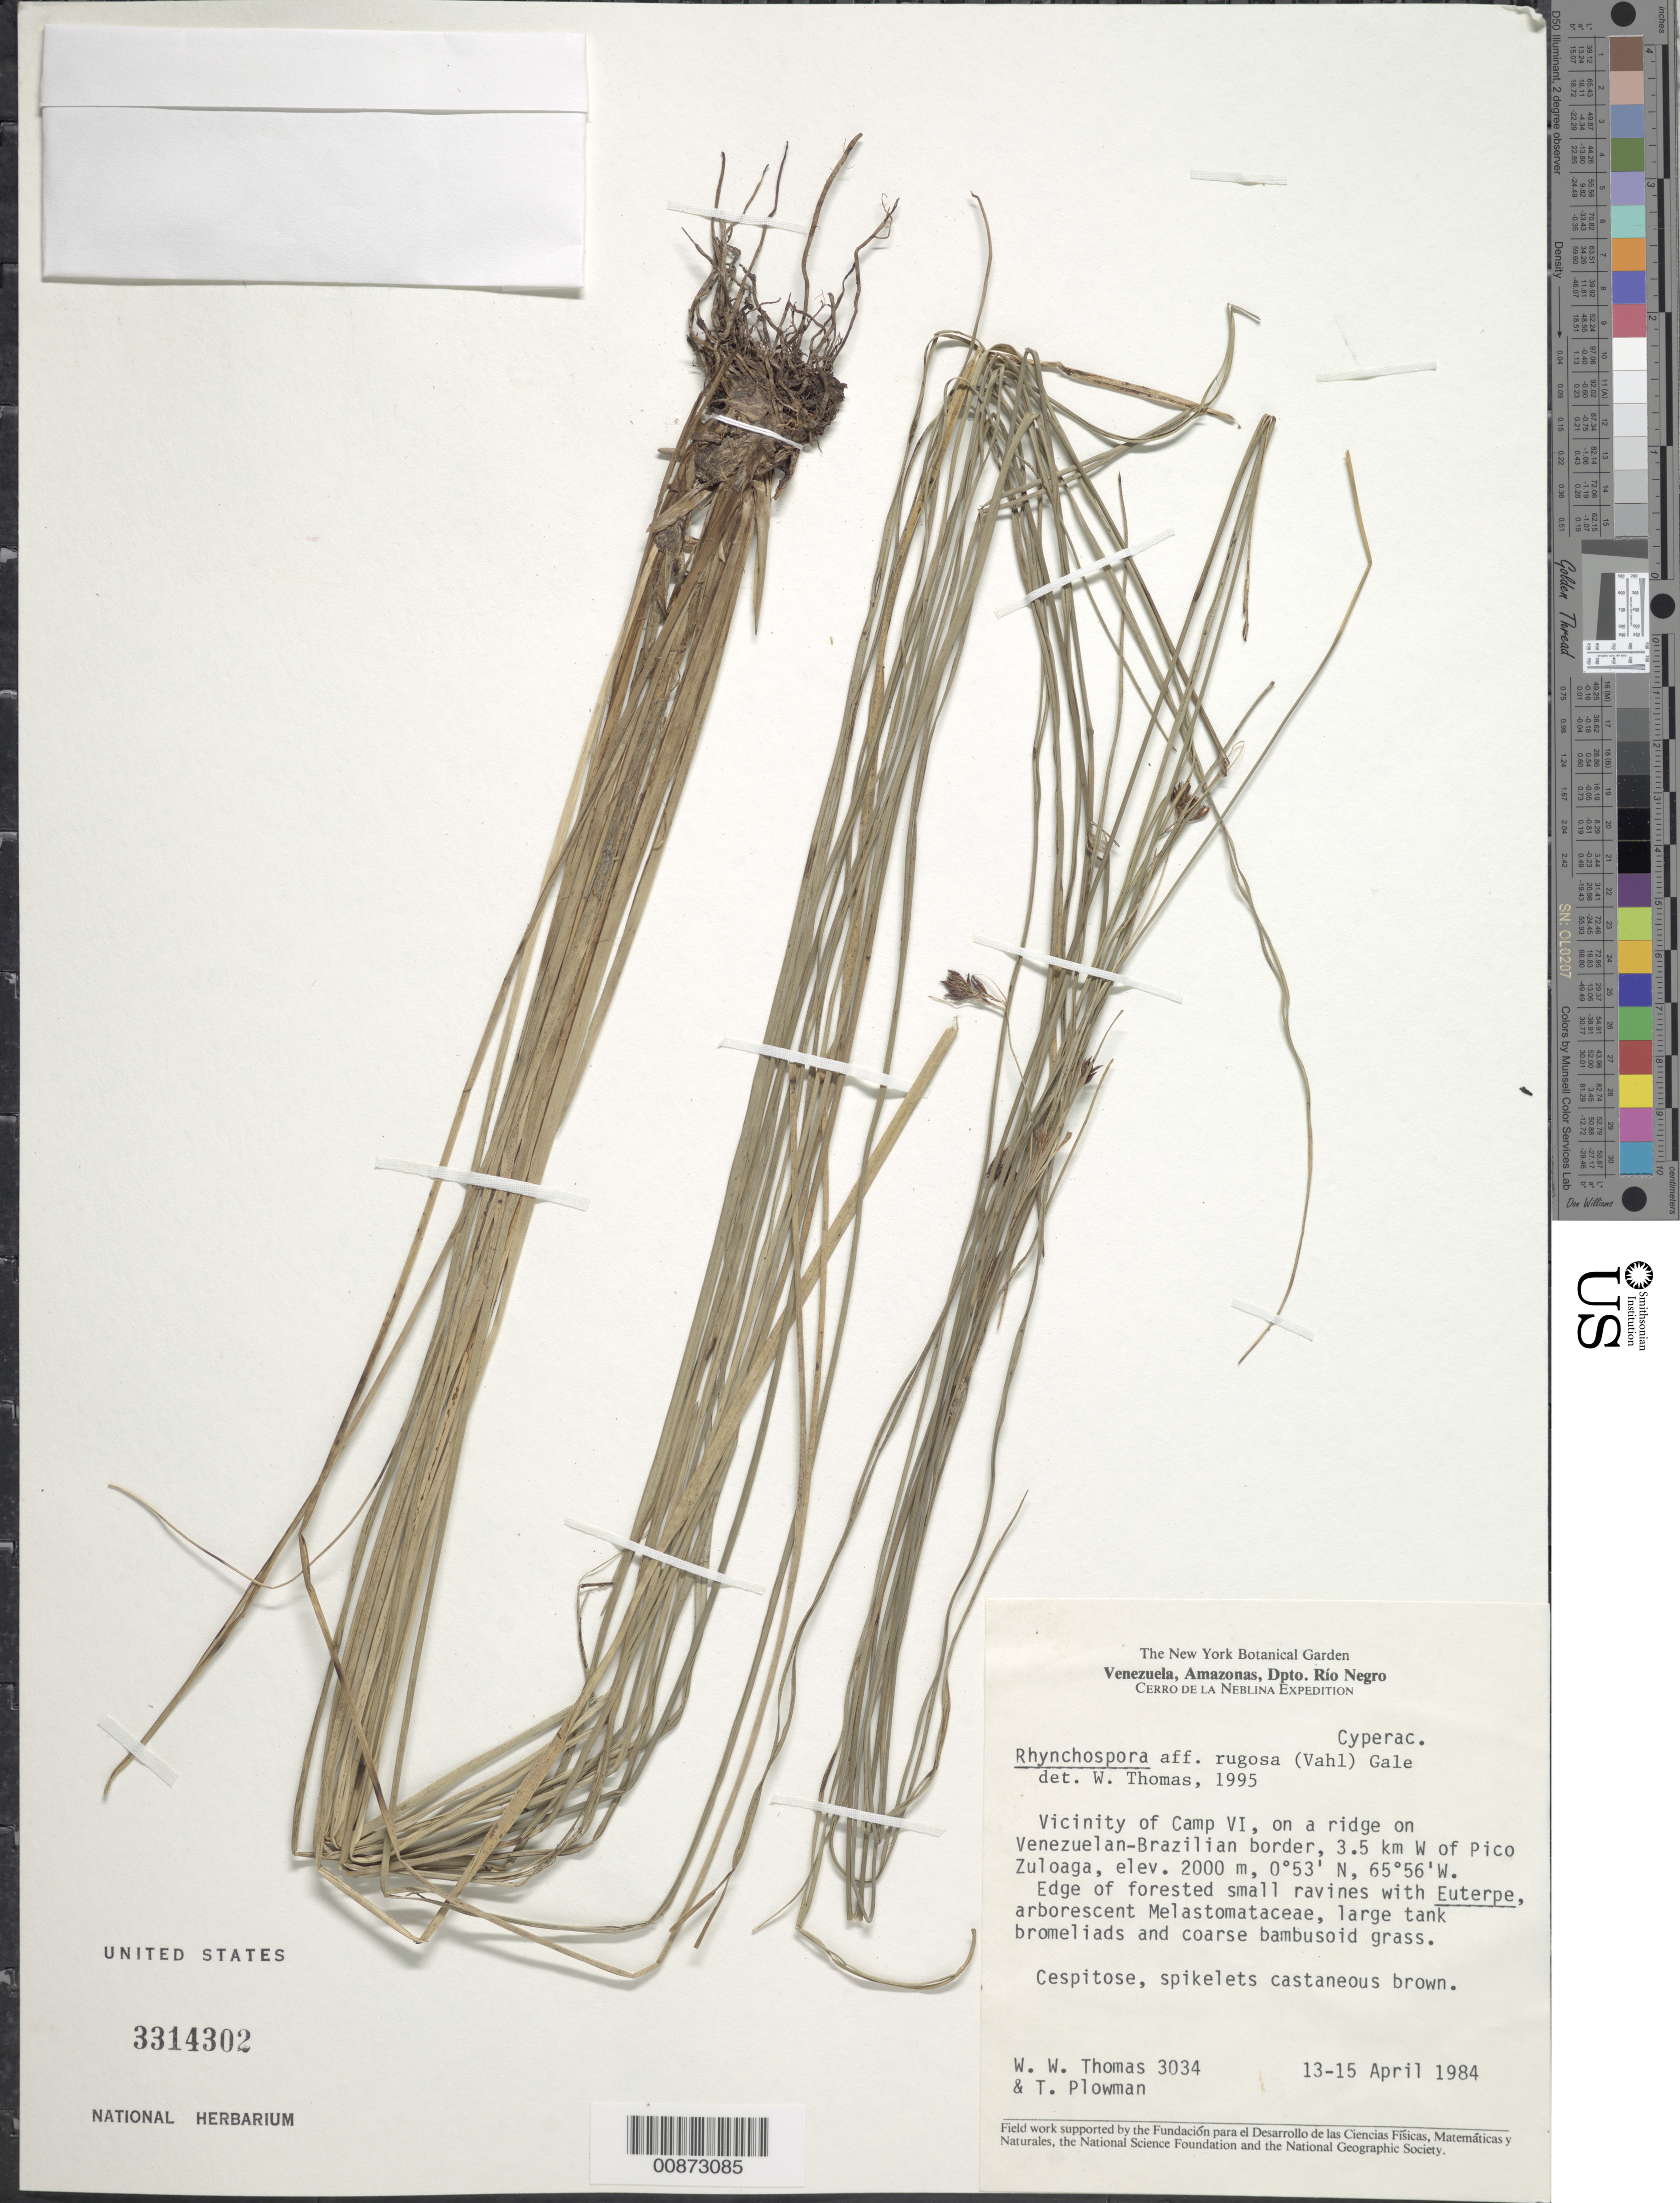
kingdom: Plantae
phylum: Tracheophyta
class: Liliopsida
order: Poales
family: Cyperaceae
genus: Rhynchospora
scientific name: Rhynchospora rugosa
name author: (Vahl) Gale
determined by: Thomas, W. W., (NY), New York Botanical Garden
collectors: W. W. Thomas & T. Plowman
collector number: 3034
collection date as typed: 13-Apr-84 to 15-Apr-84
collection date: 1984-04-13/1984-04-15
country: Venezuela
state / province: Amazonas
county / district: Río Negro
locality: Pico Zuloga, 3.5 km W of, near Camp VI, Venezuelan-Brazilian border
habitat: Edge of forested small ravines with Euterpe, arborescent Melastomataceae, large tank bromeliads and coarse bambusoid grass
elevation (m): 2000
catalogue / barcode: US 3314302